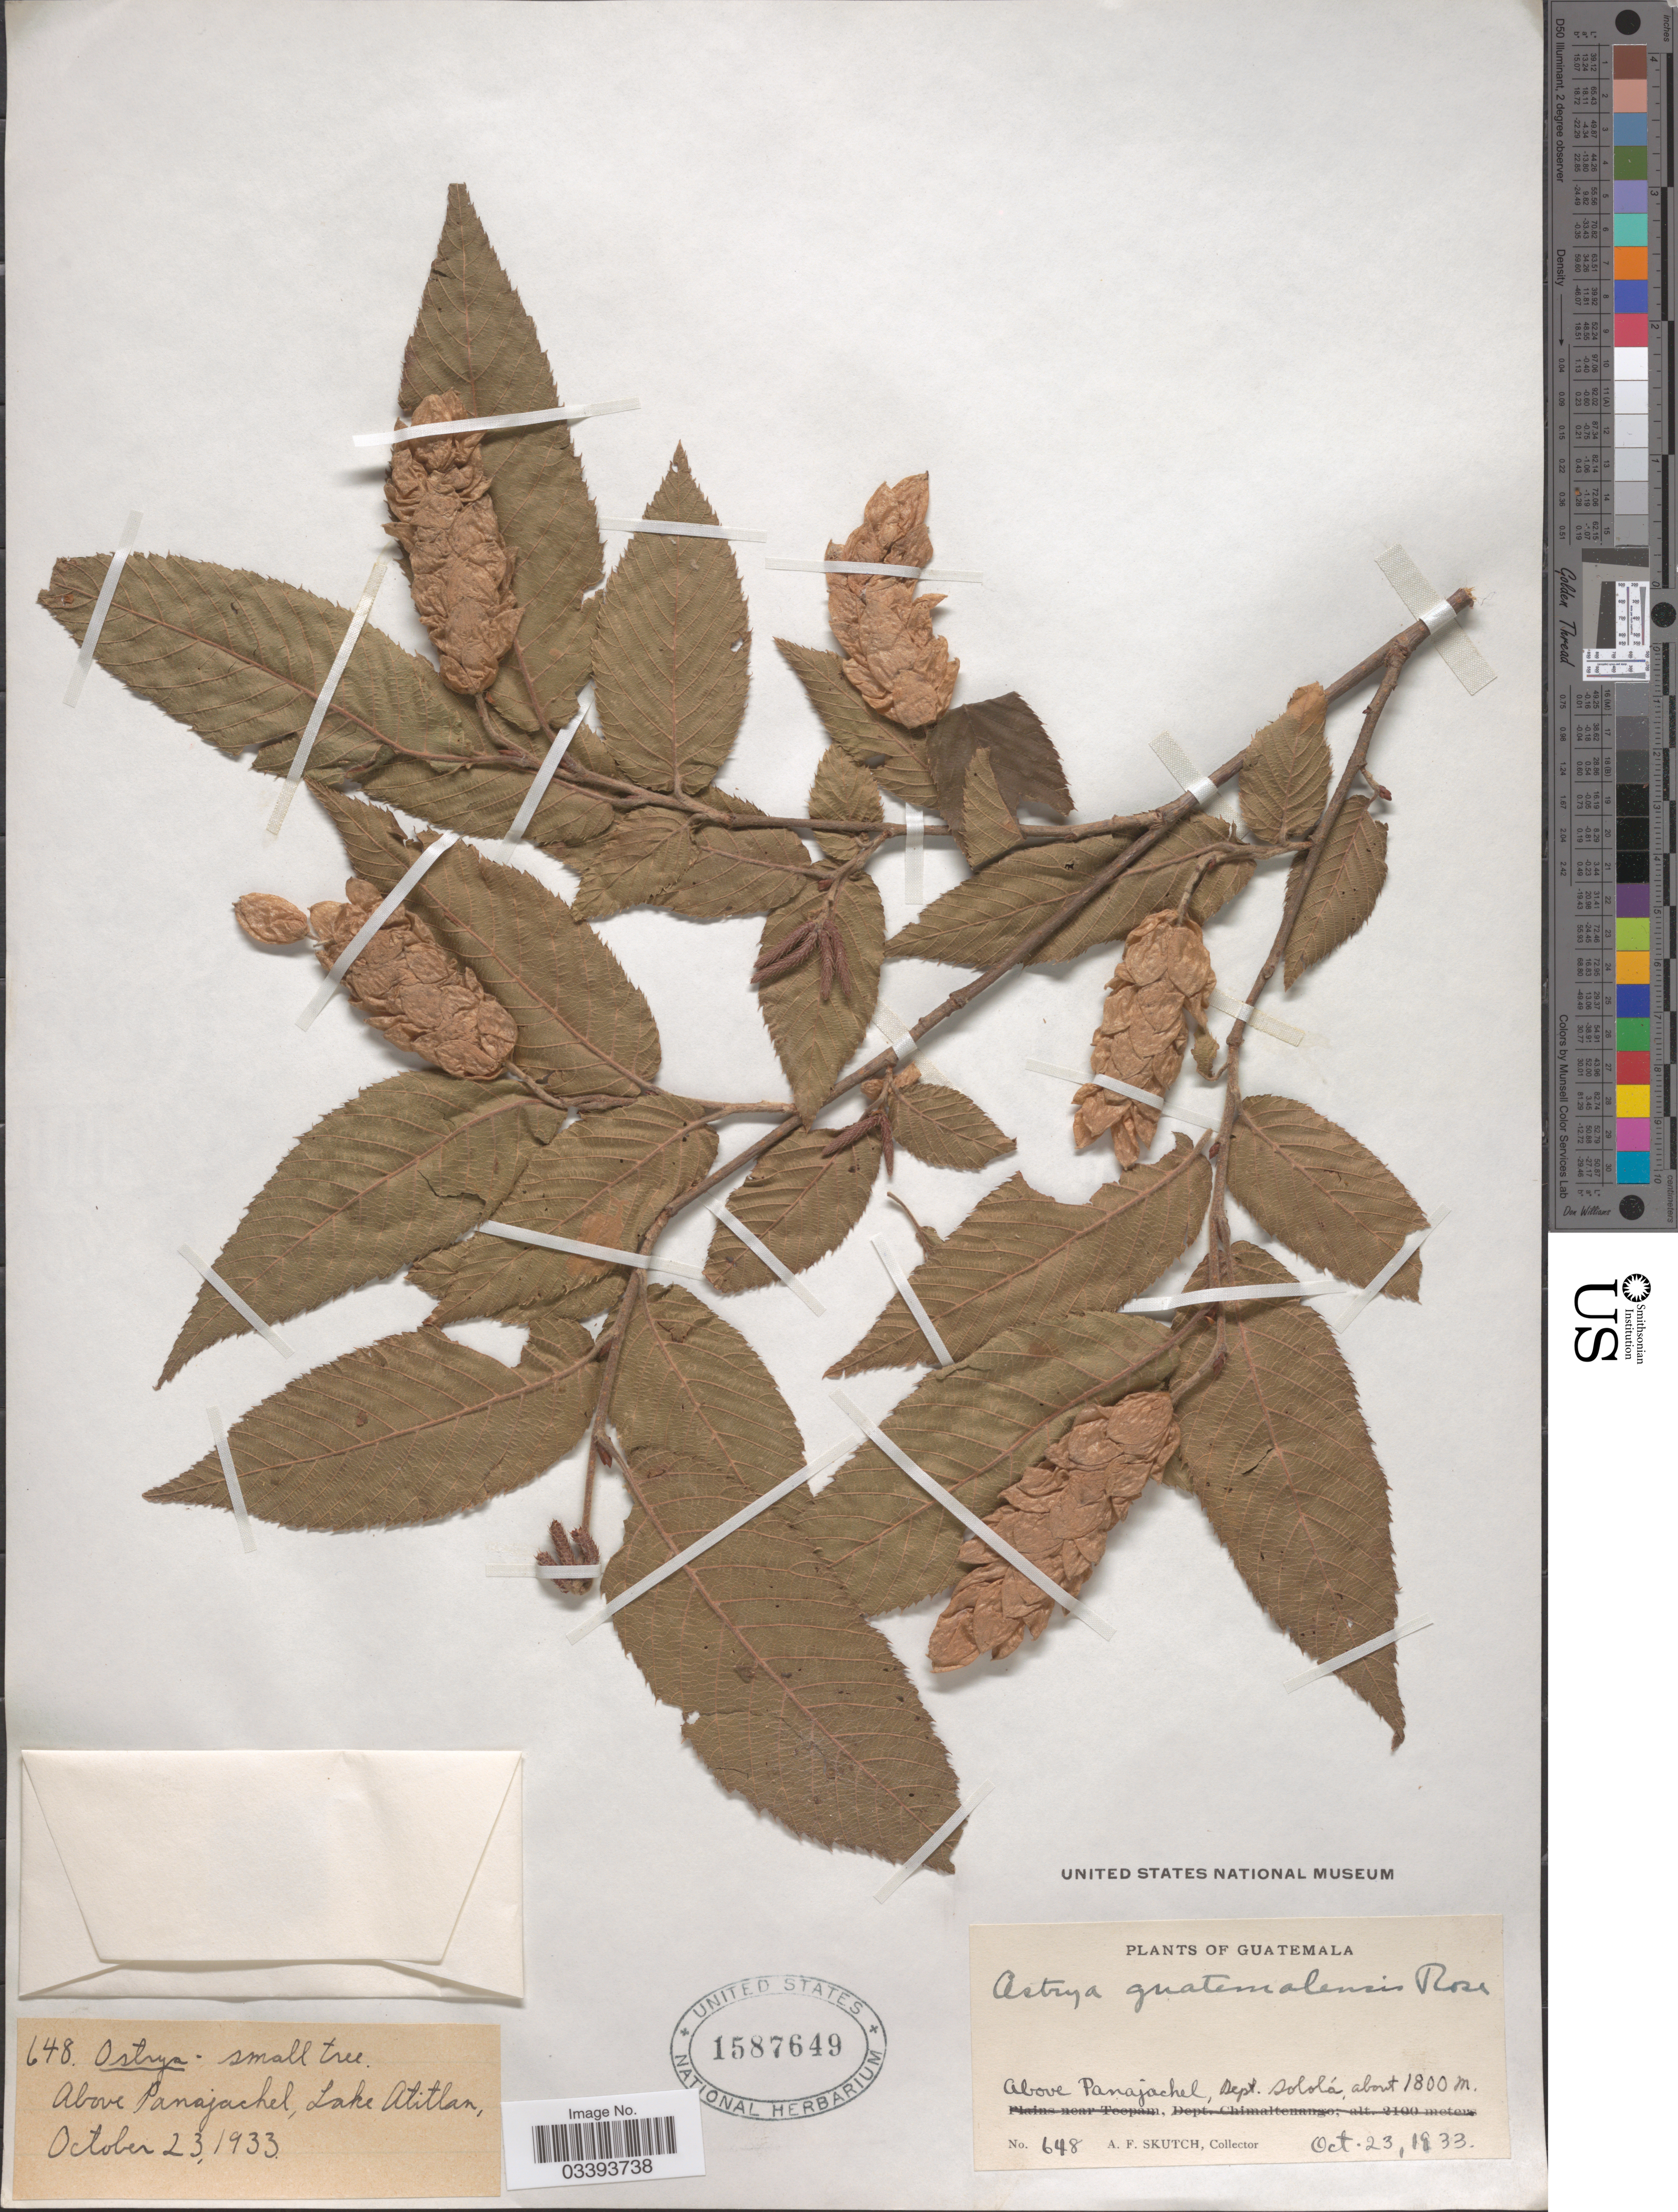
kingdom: Plantae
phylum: Tracheophyta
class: Magnoliopsida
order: Fagales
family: Betulaceae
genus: Ostrya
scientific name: Ostrya guatemalensis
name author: (H.J.P. Winkl.) Rose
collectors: A. F. Skutch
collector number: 648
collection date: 1933-10-23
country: Guatemala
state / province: Sololá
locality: Above Panajachel, Lake Atitlan, Dept. Sololá.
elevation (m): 1800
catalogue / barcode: US 1587649